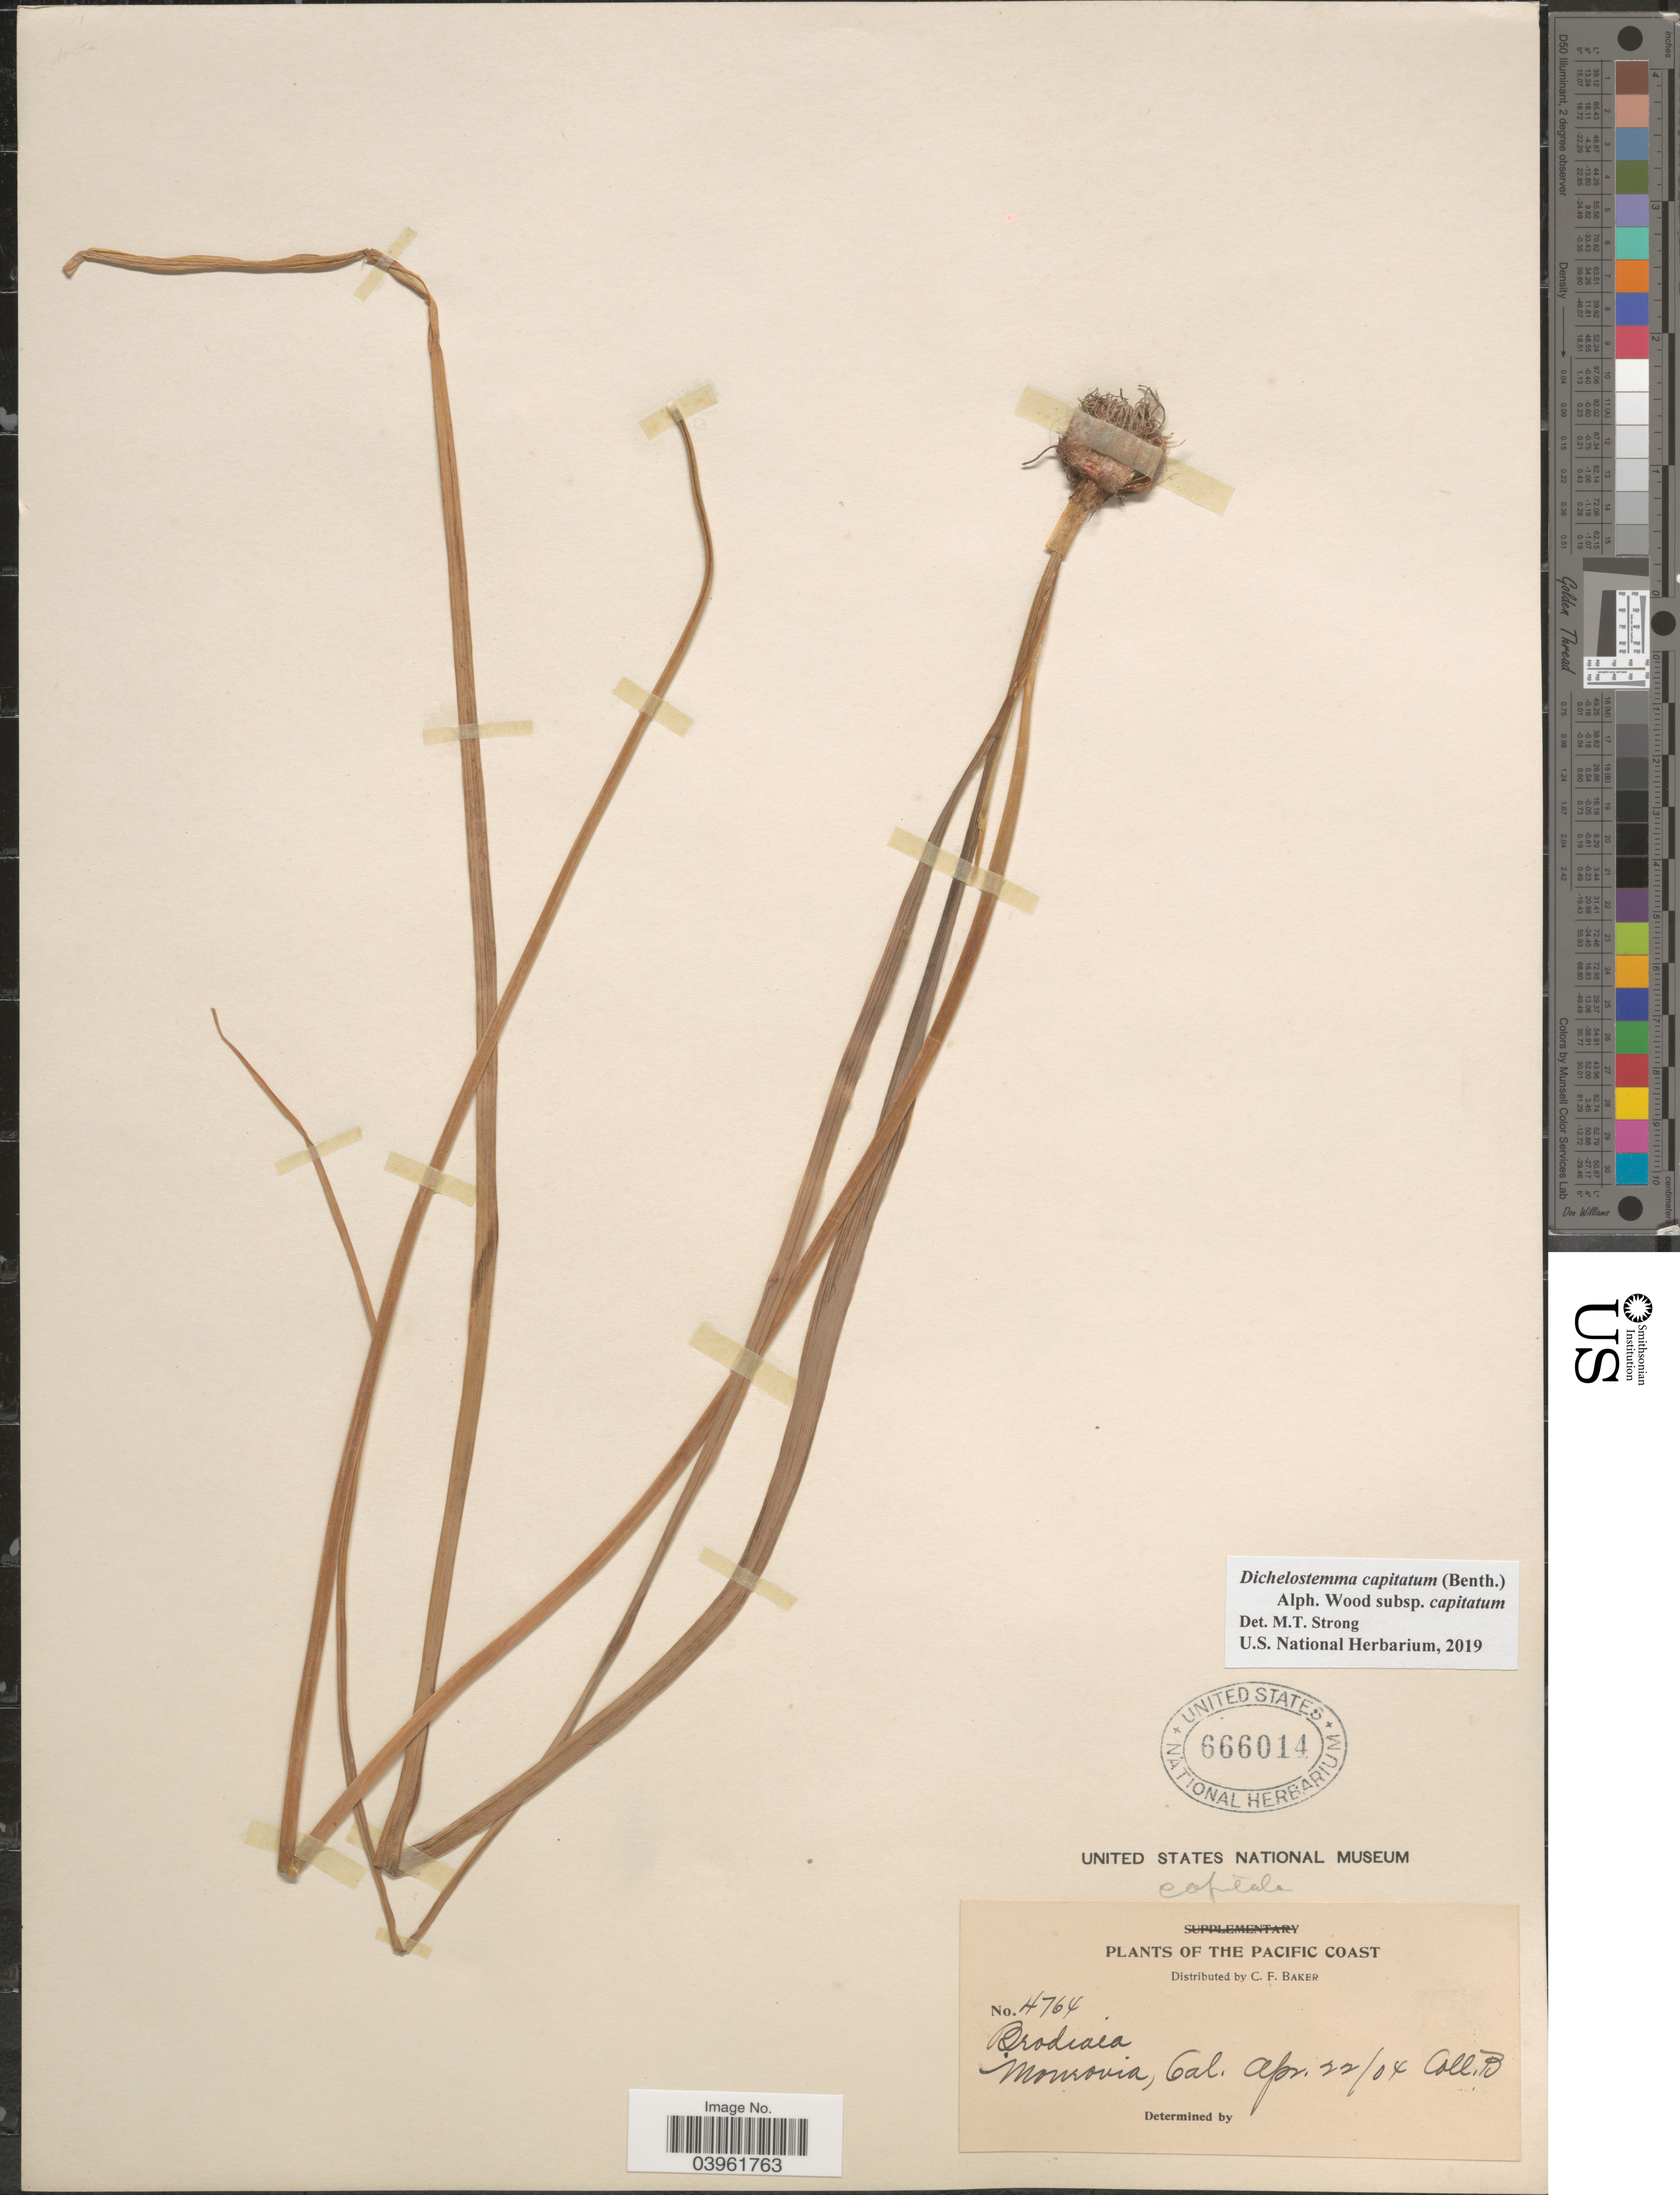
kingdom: Plantae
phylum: Tracheophyta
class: Liliopsida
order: Asparagales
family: Asparagaceae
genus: Dichelostemma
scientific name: Dichelostemma capitatum subsp. capitatum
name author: (Benth.) Alph. Wood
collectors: C. F. Baker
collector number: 4764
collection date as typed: Transcribed d/m/y: 22/4/4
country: United States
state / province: California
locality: The Pacific Coast. Monrovia.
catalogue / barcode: US 666014